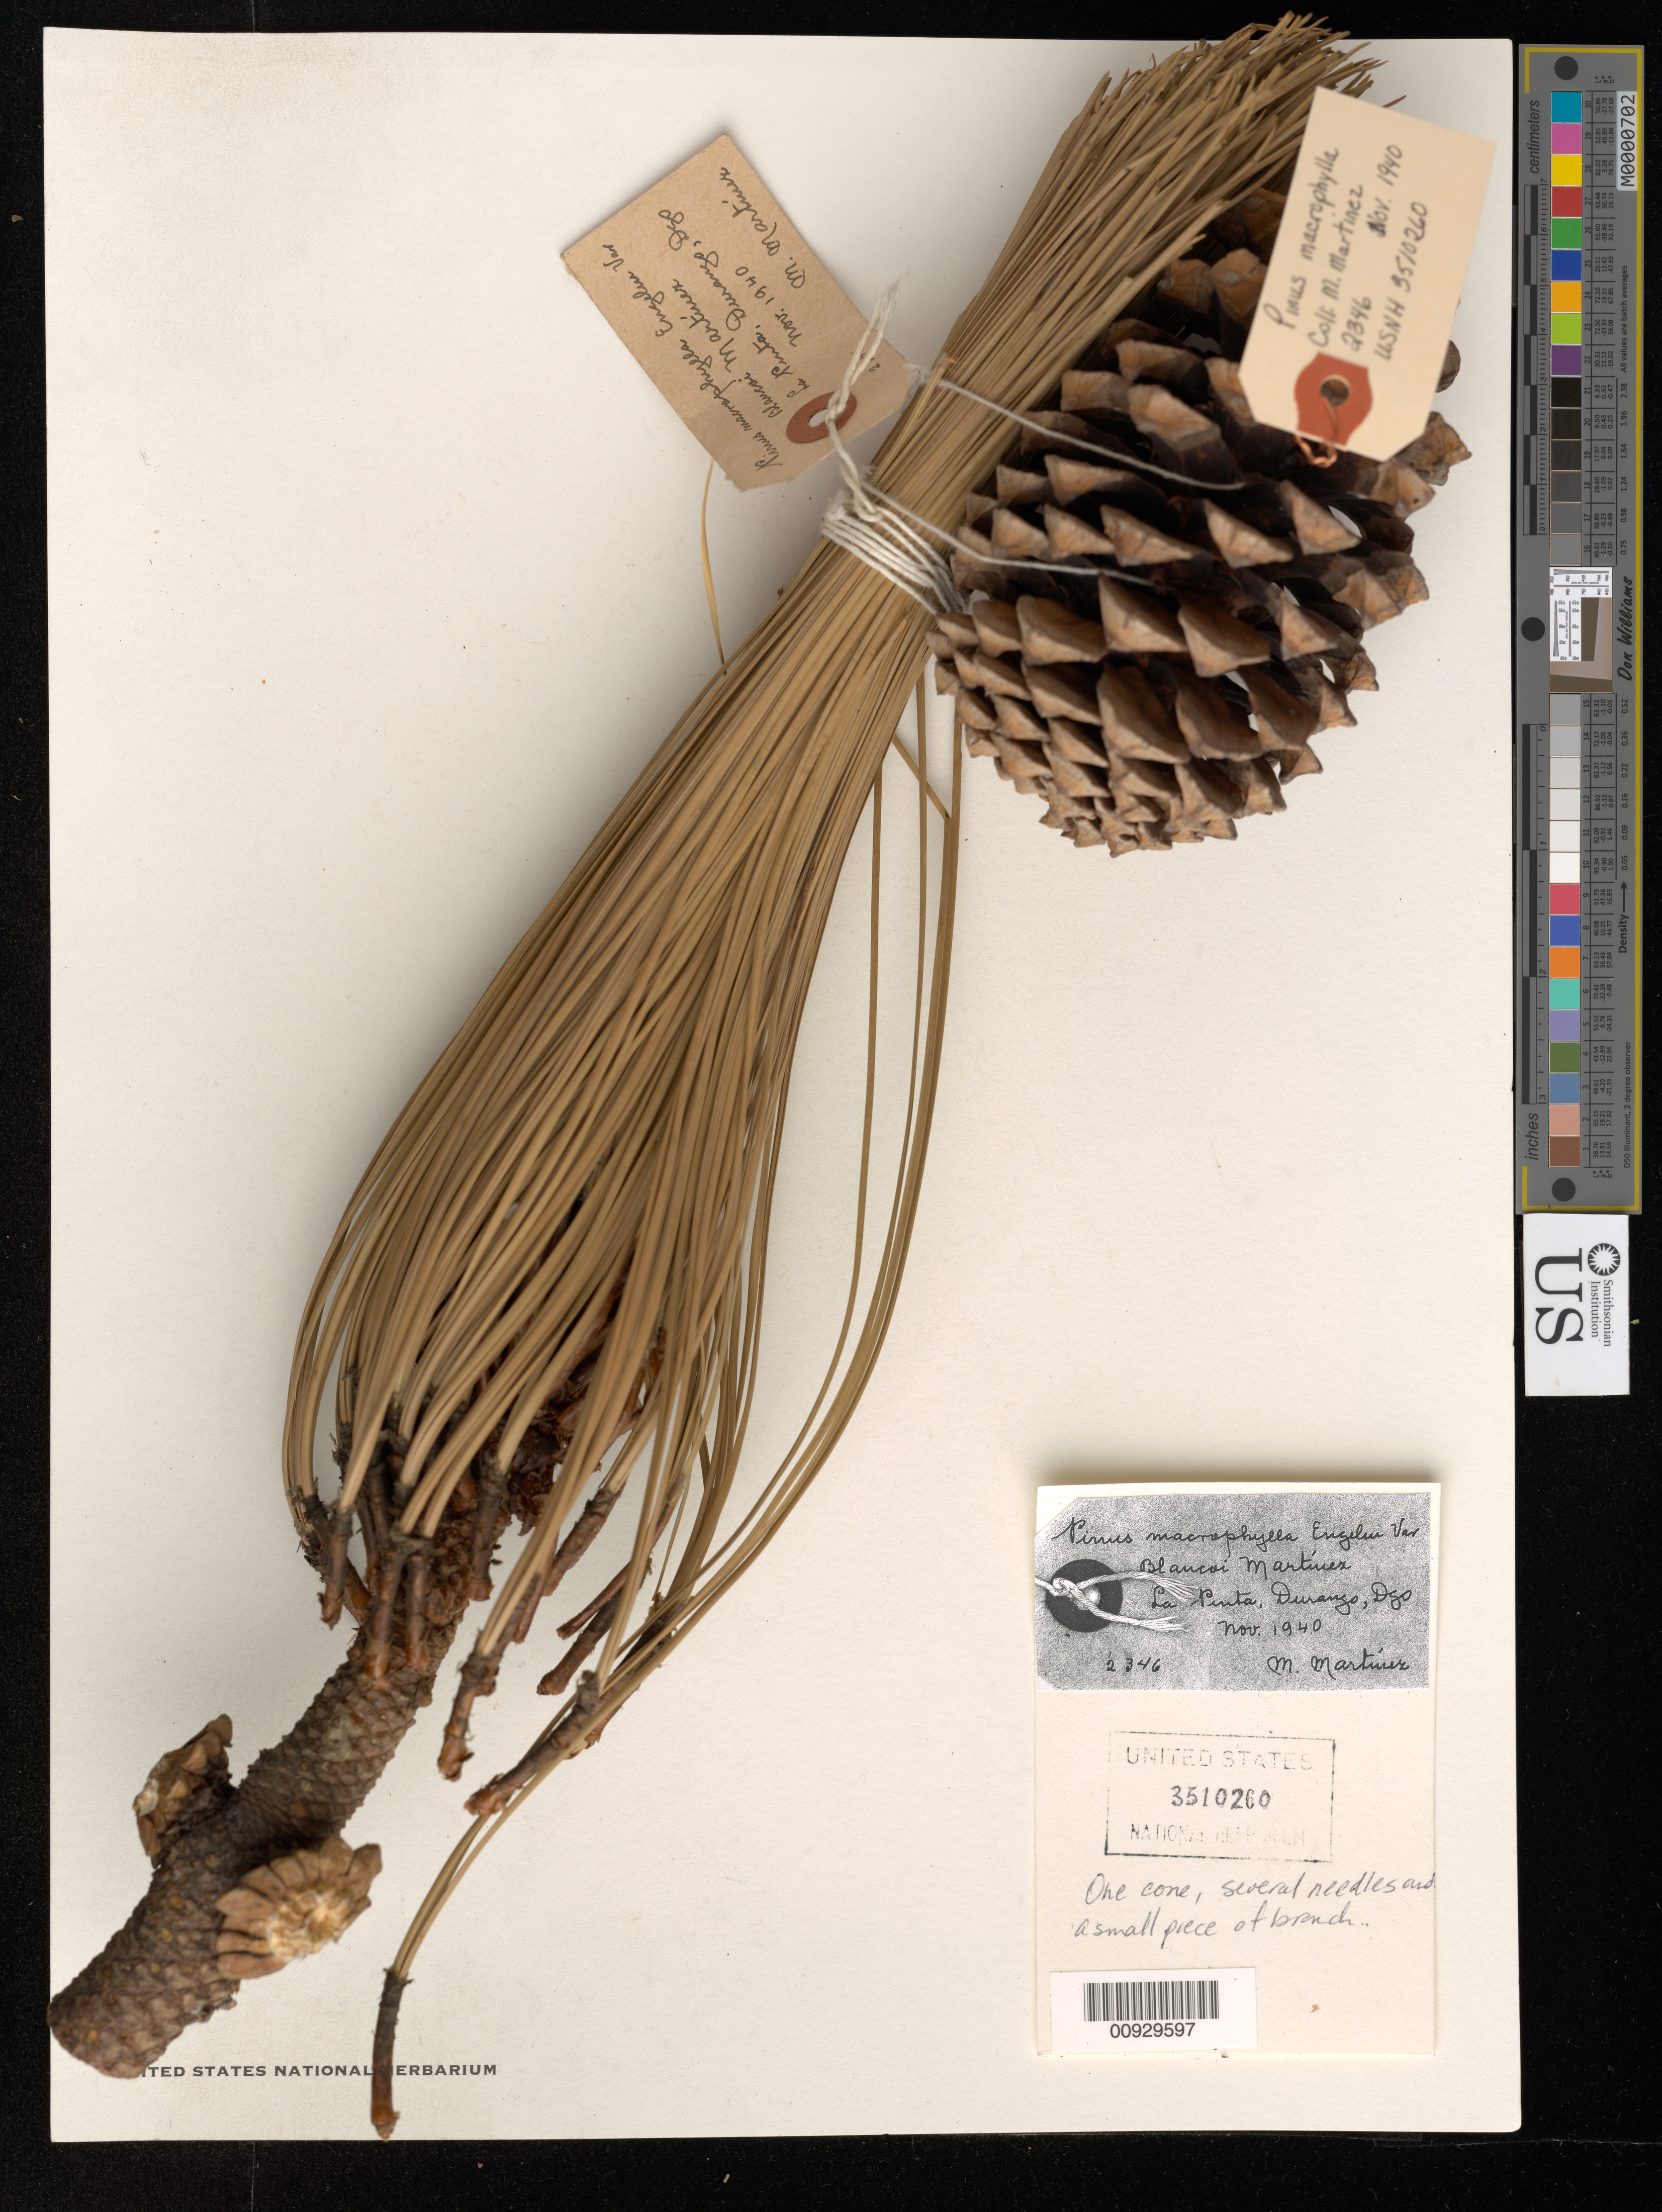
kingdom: Plantae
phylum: Tracheophyta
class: Pinopsida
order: Pinales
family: Pinaceae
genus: Pinus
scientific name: Pinus macrophylla var. blancoi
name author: Martínez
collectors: M. Martinez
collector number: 2346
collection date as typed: Nov 1940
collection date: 1940-11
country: Mexico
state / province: Durango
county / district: Durango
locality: La Pinta.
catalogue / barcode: US 3510260